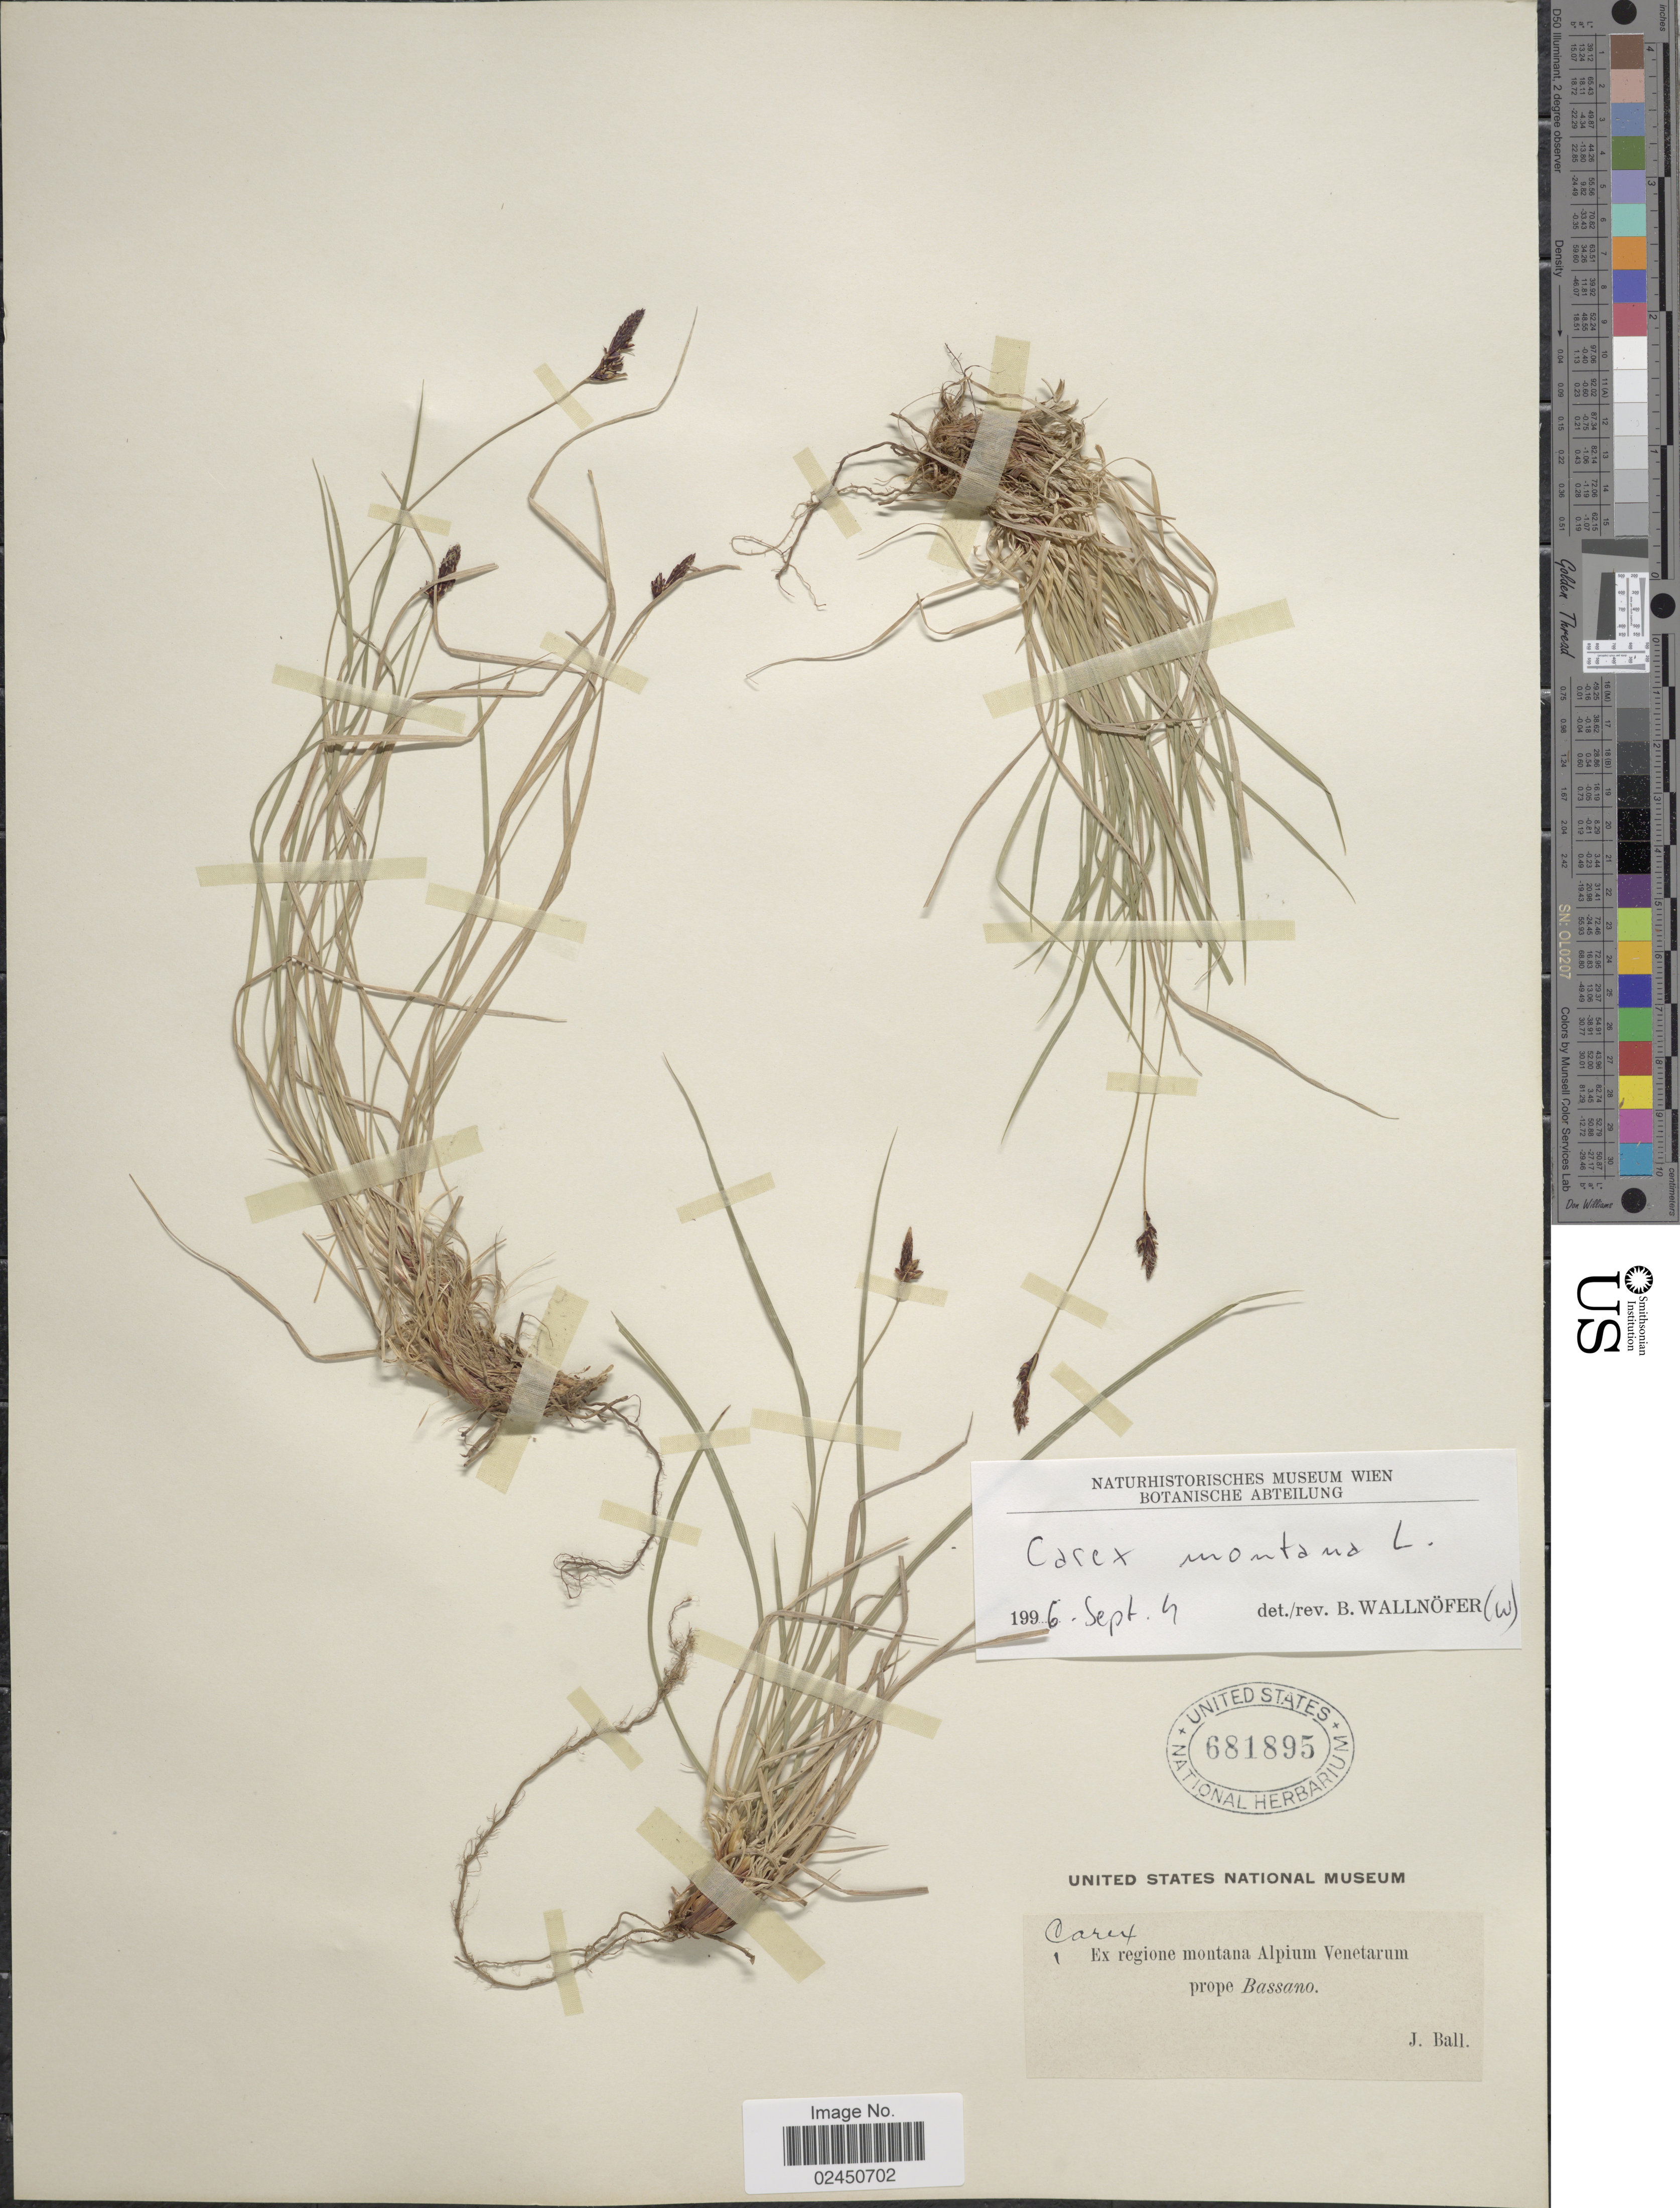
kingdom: Plantae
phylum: Tracheophyta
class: Liliopsida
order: Poales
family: Cyperaceae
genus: Carex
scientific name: Carex montana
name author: L.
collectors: J. Ball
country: Italy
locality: Regione montana Alpium Venetarum, prope Bassano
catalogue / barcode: US 681895